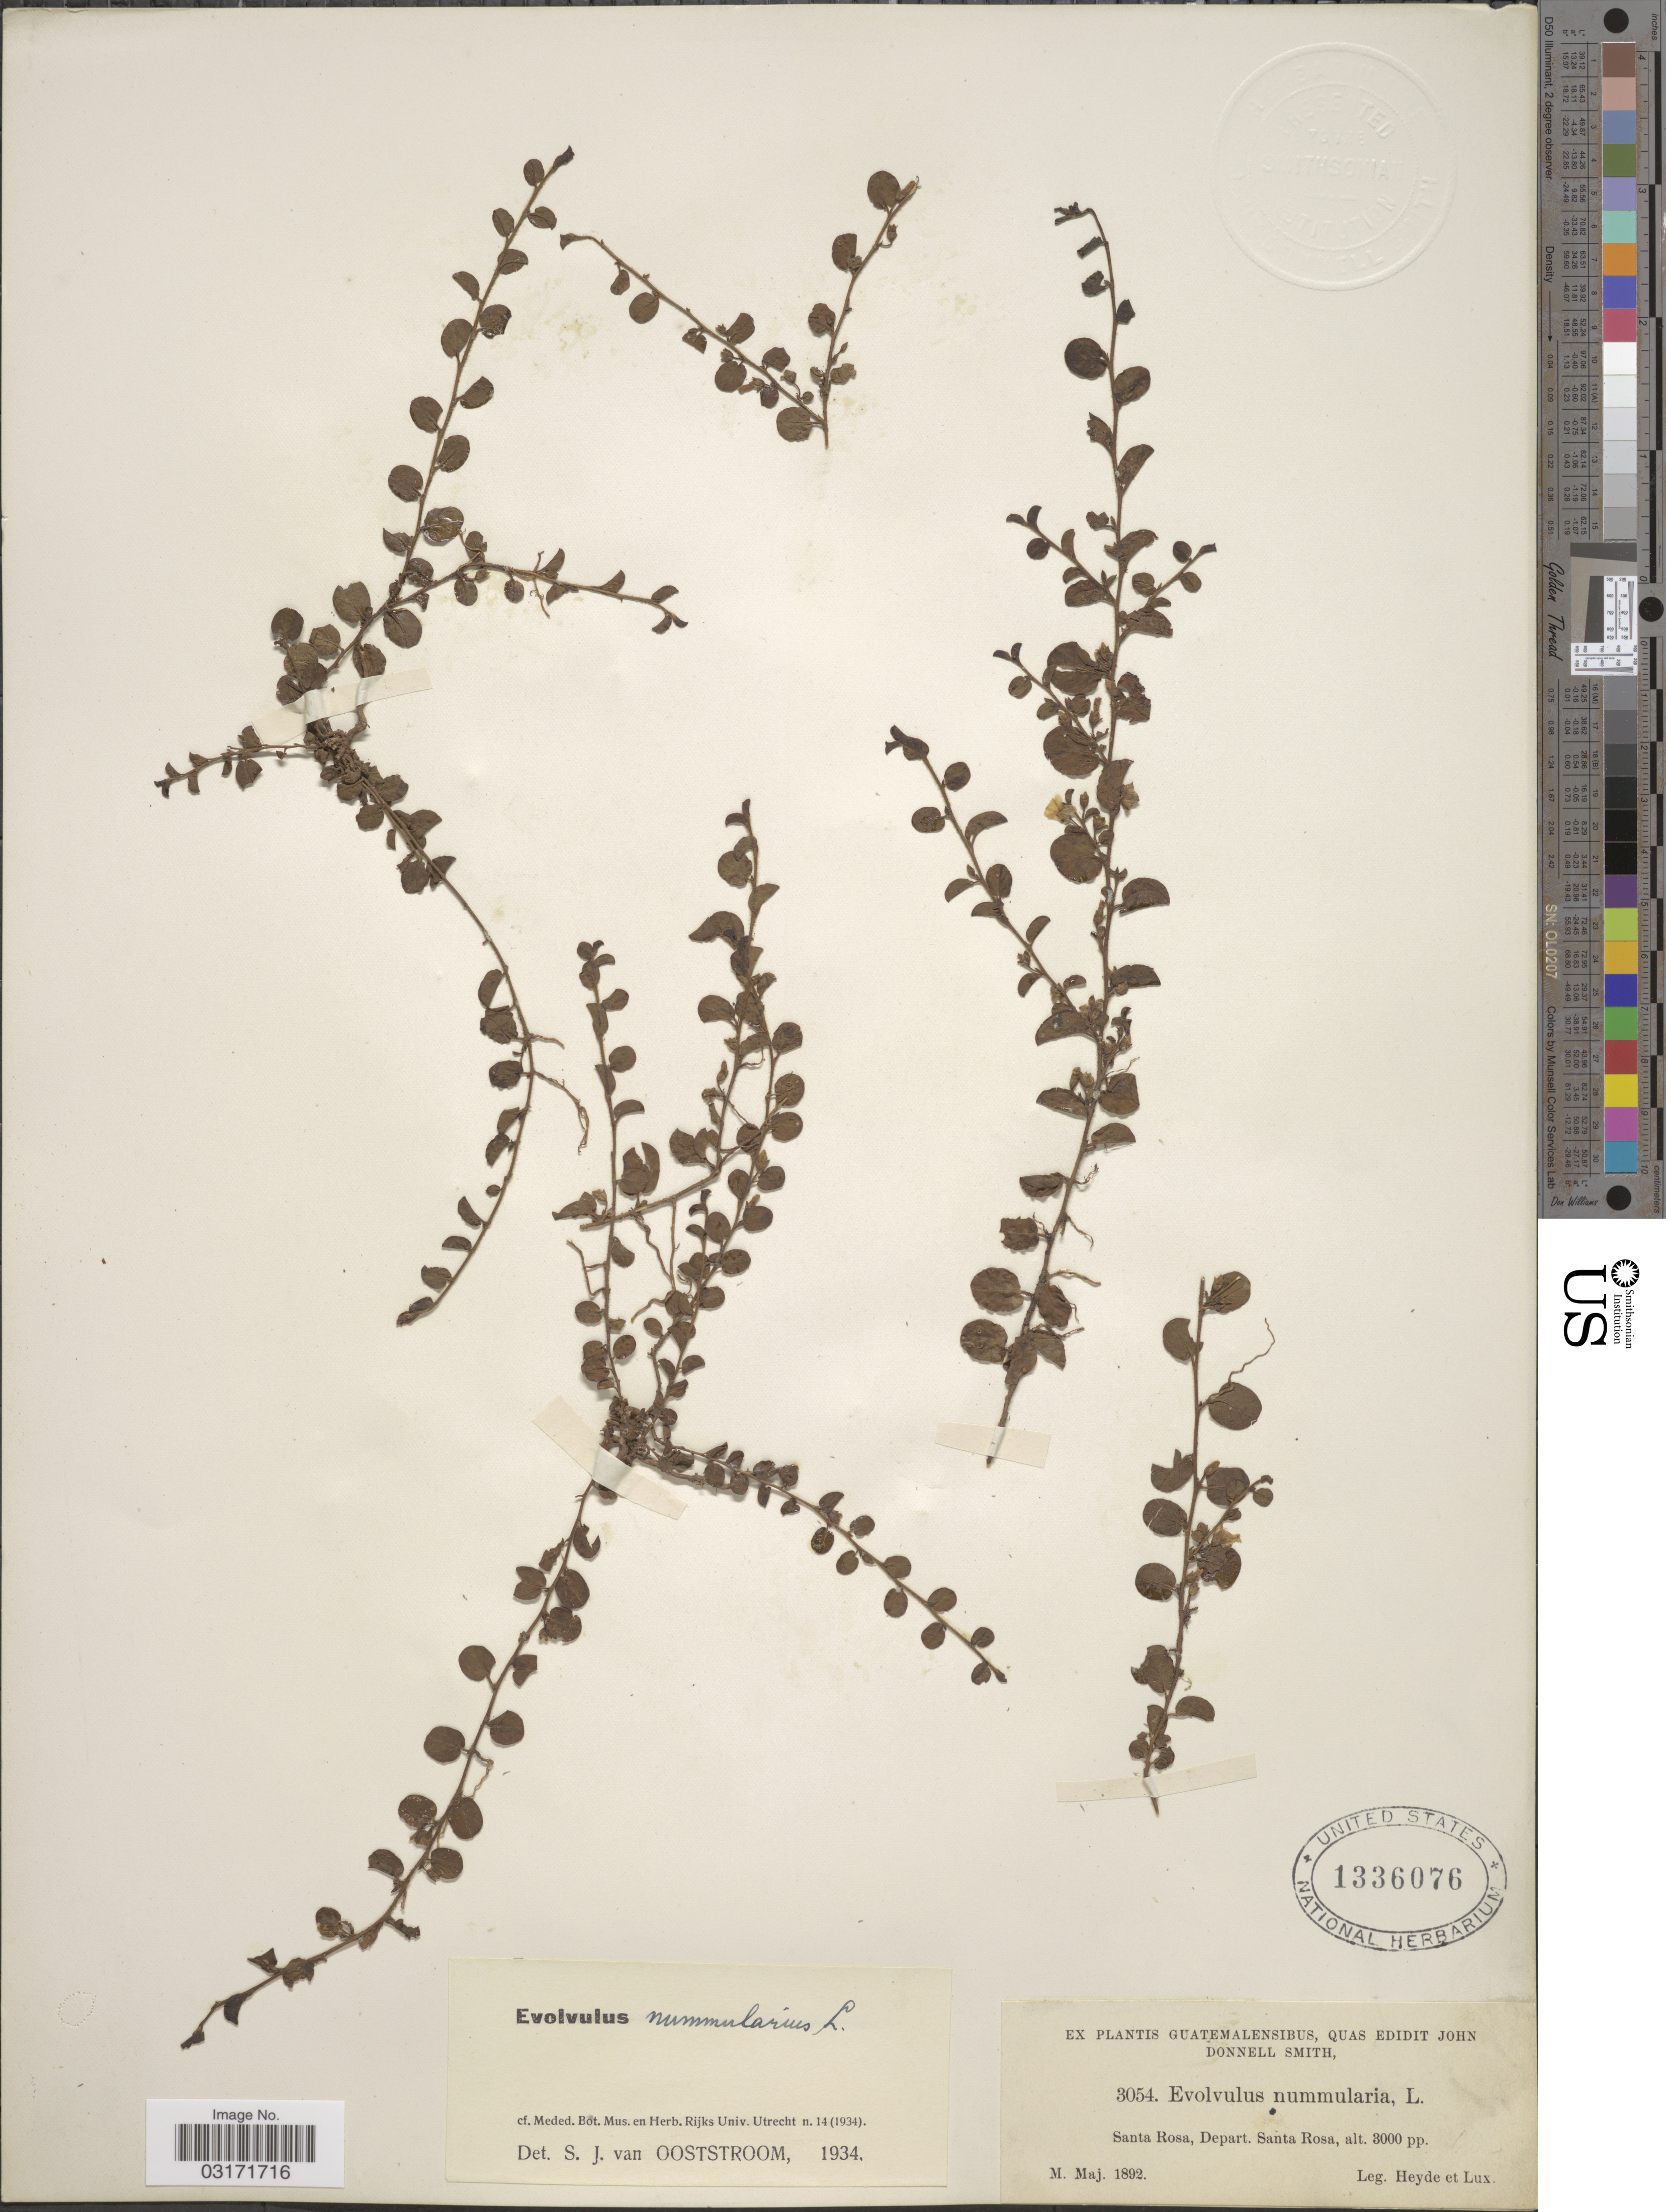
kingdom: Plantae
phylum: Tracheophyta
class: Magnoliopsida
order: Solanales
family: Convolvulaceae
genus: Evolvulus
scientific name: Evolvulus nummularius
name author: (L.) L.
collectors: Heyde & Lux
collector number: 3054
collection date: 1892-05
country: Guatemala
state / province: Santa Rosa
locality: Santa Rosa, Depart. Santa Rosa.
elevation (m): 914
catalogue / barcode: US 1336076